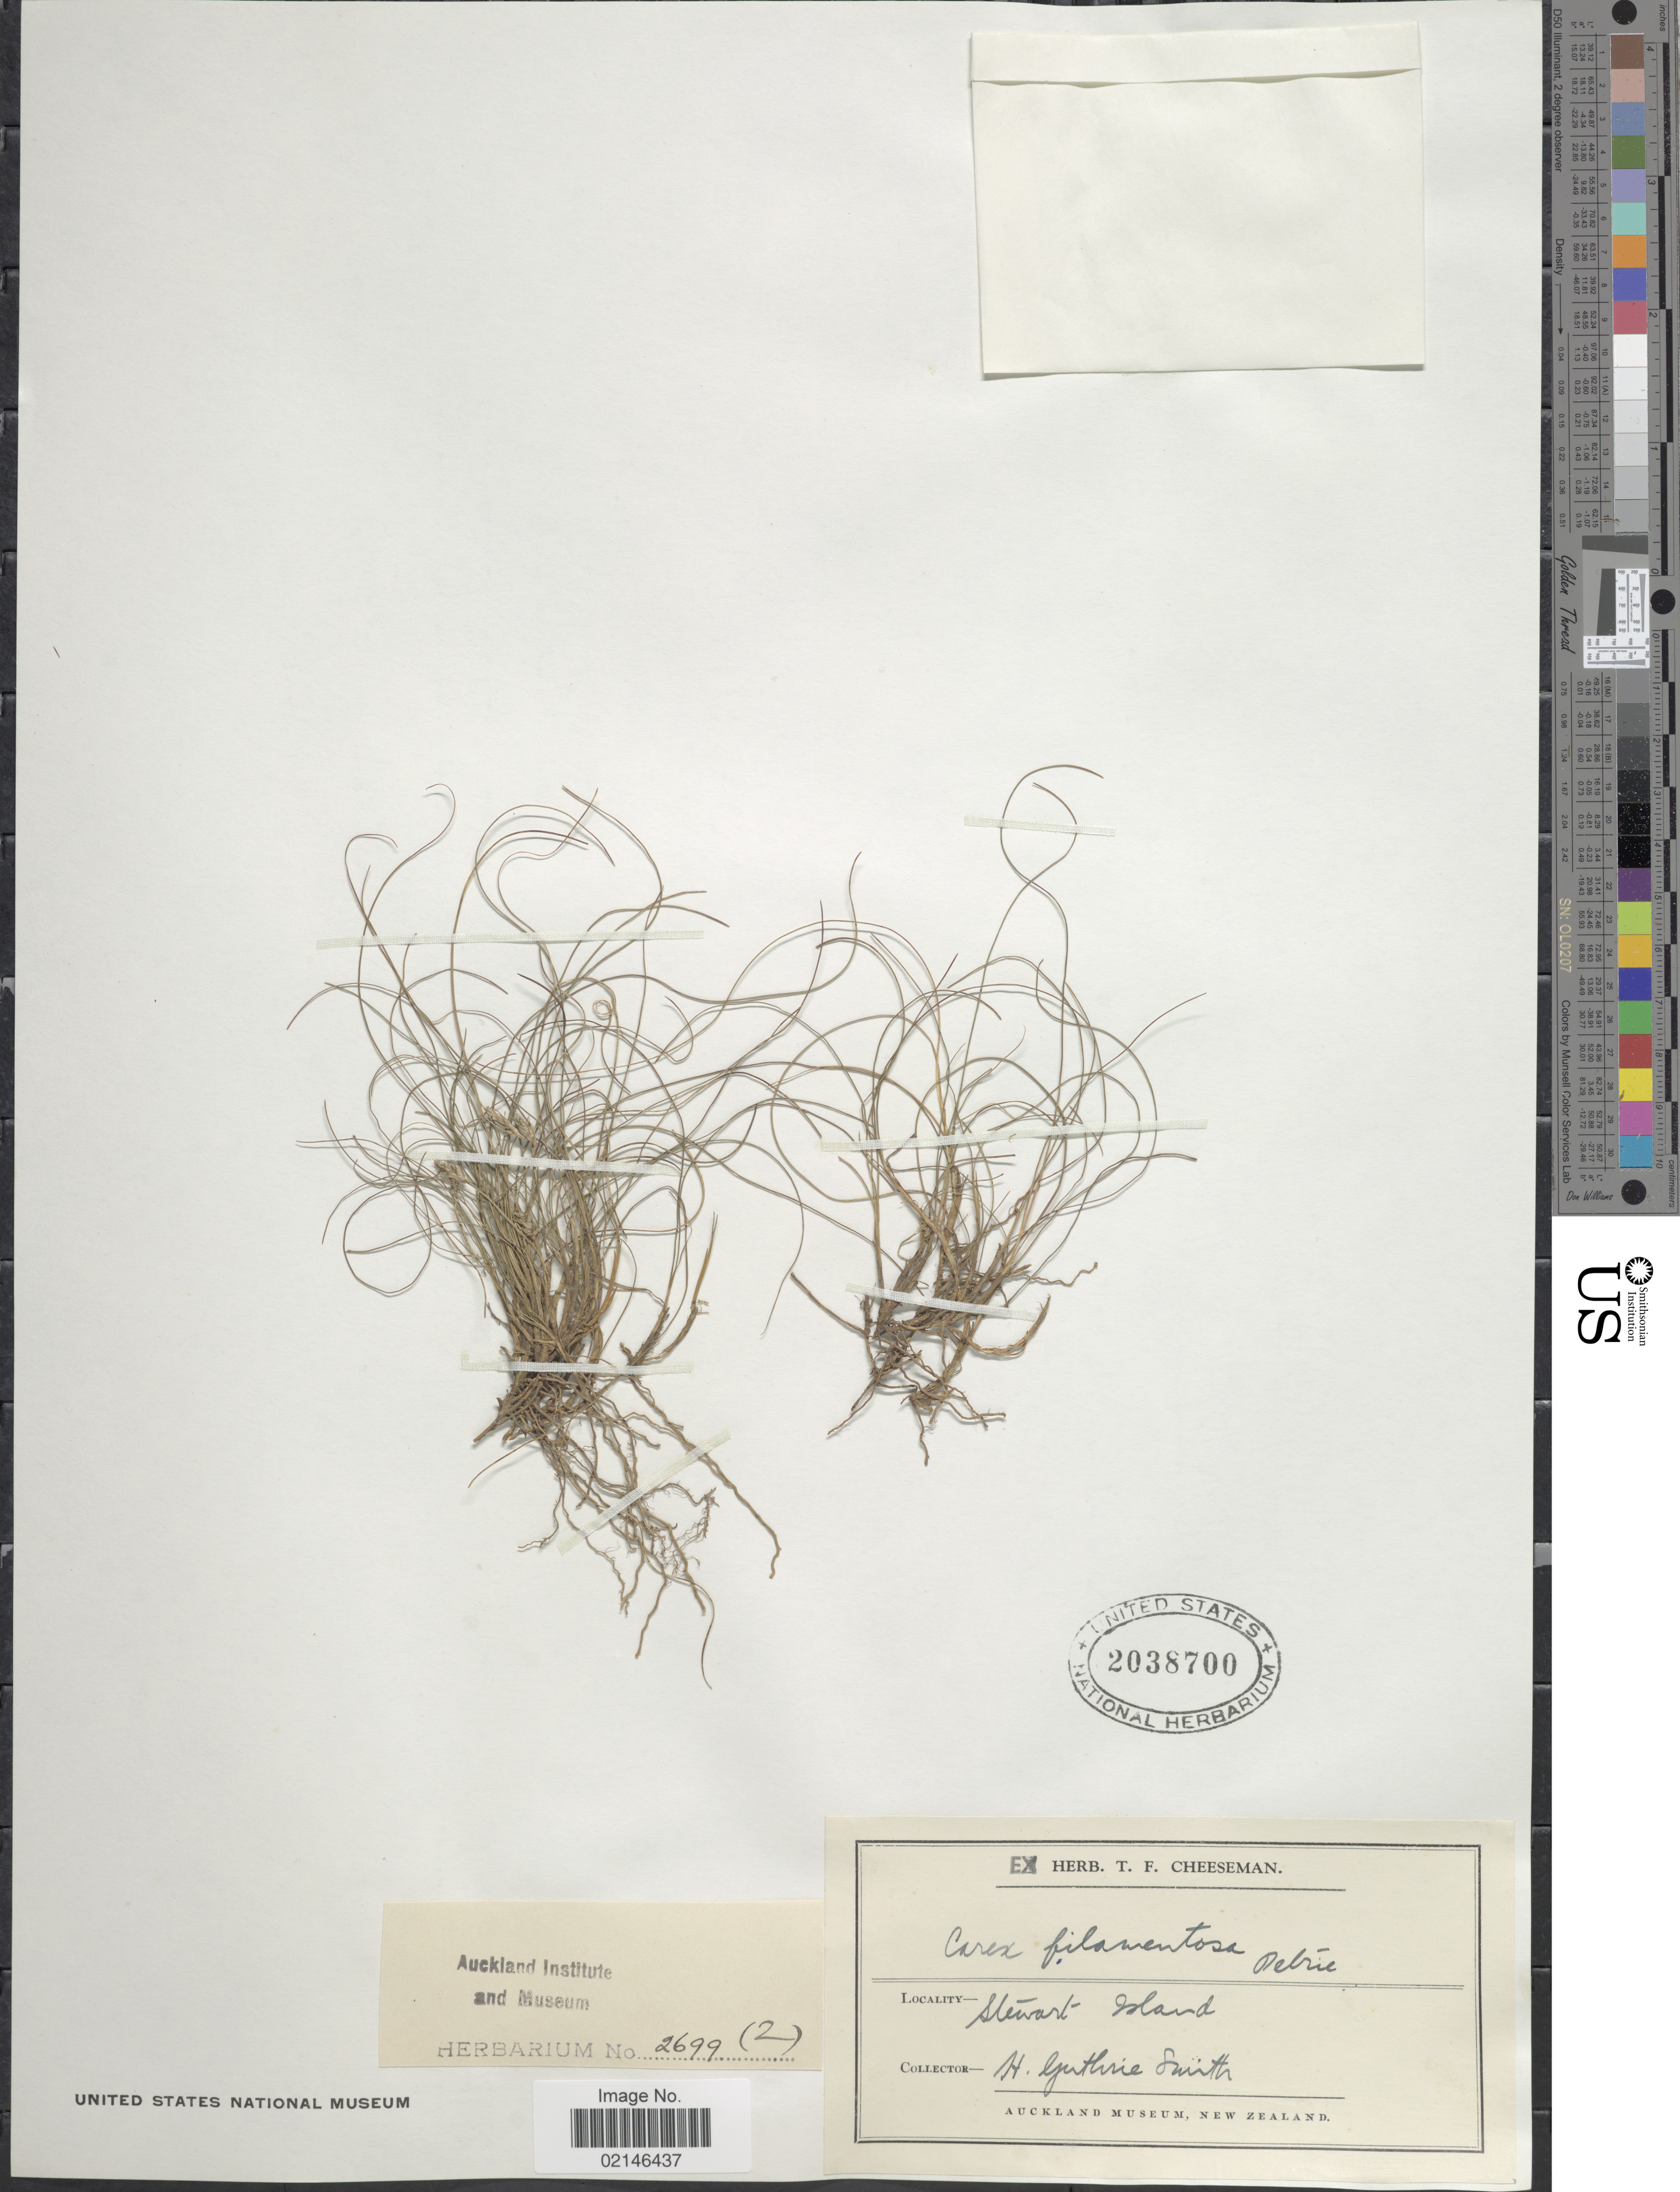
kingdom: Plantae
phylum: Tracheophyta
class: Liliopsida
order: Poales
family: Cyperaceae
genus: Carex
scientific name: Carex filamentosa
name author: Petrie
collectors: H. Smith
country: New Zealand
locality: Stewart Island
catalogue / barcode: US 2038700